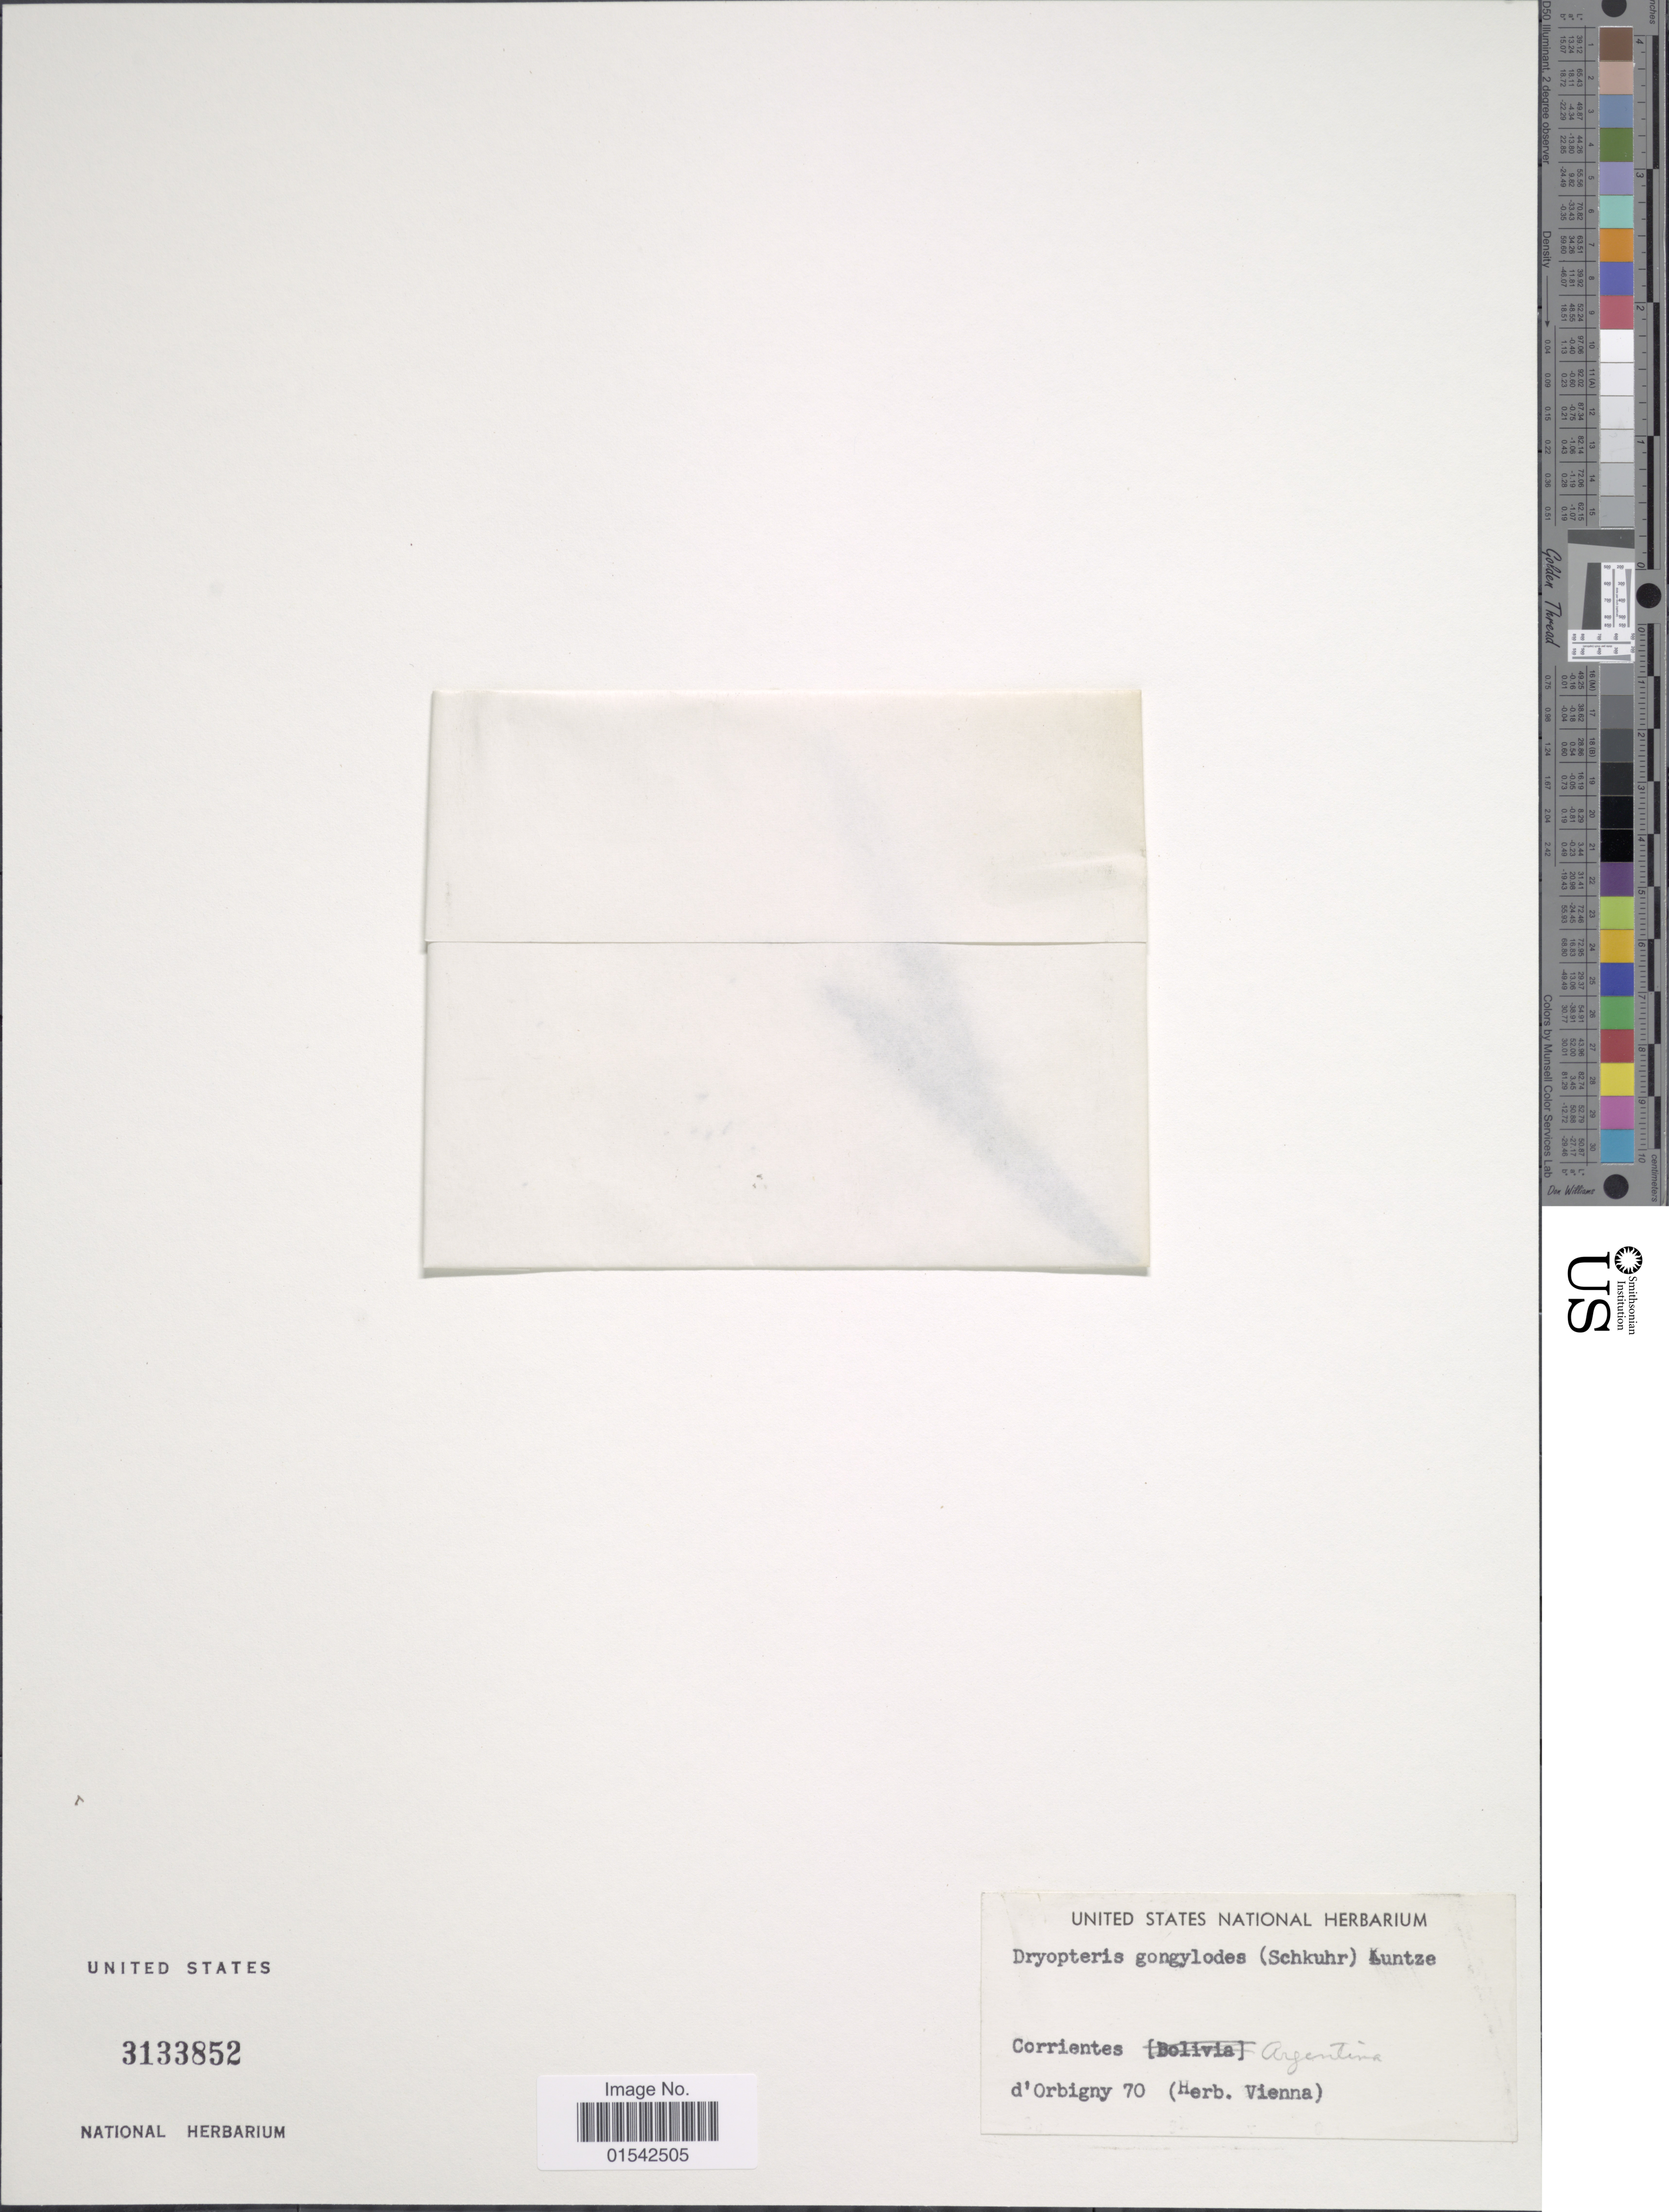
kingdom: Plantae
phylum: Tracheophyta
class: Polypodiopsida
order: Polypodiales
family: Thelypteridaceae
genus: Cyclosorus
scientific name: Cyclosorus interruptus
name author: (Willd.) H. Itô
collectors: D'Orbigny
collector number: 70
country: Argentina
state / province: Corrientes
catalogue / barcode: US 3133852